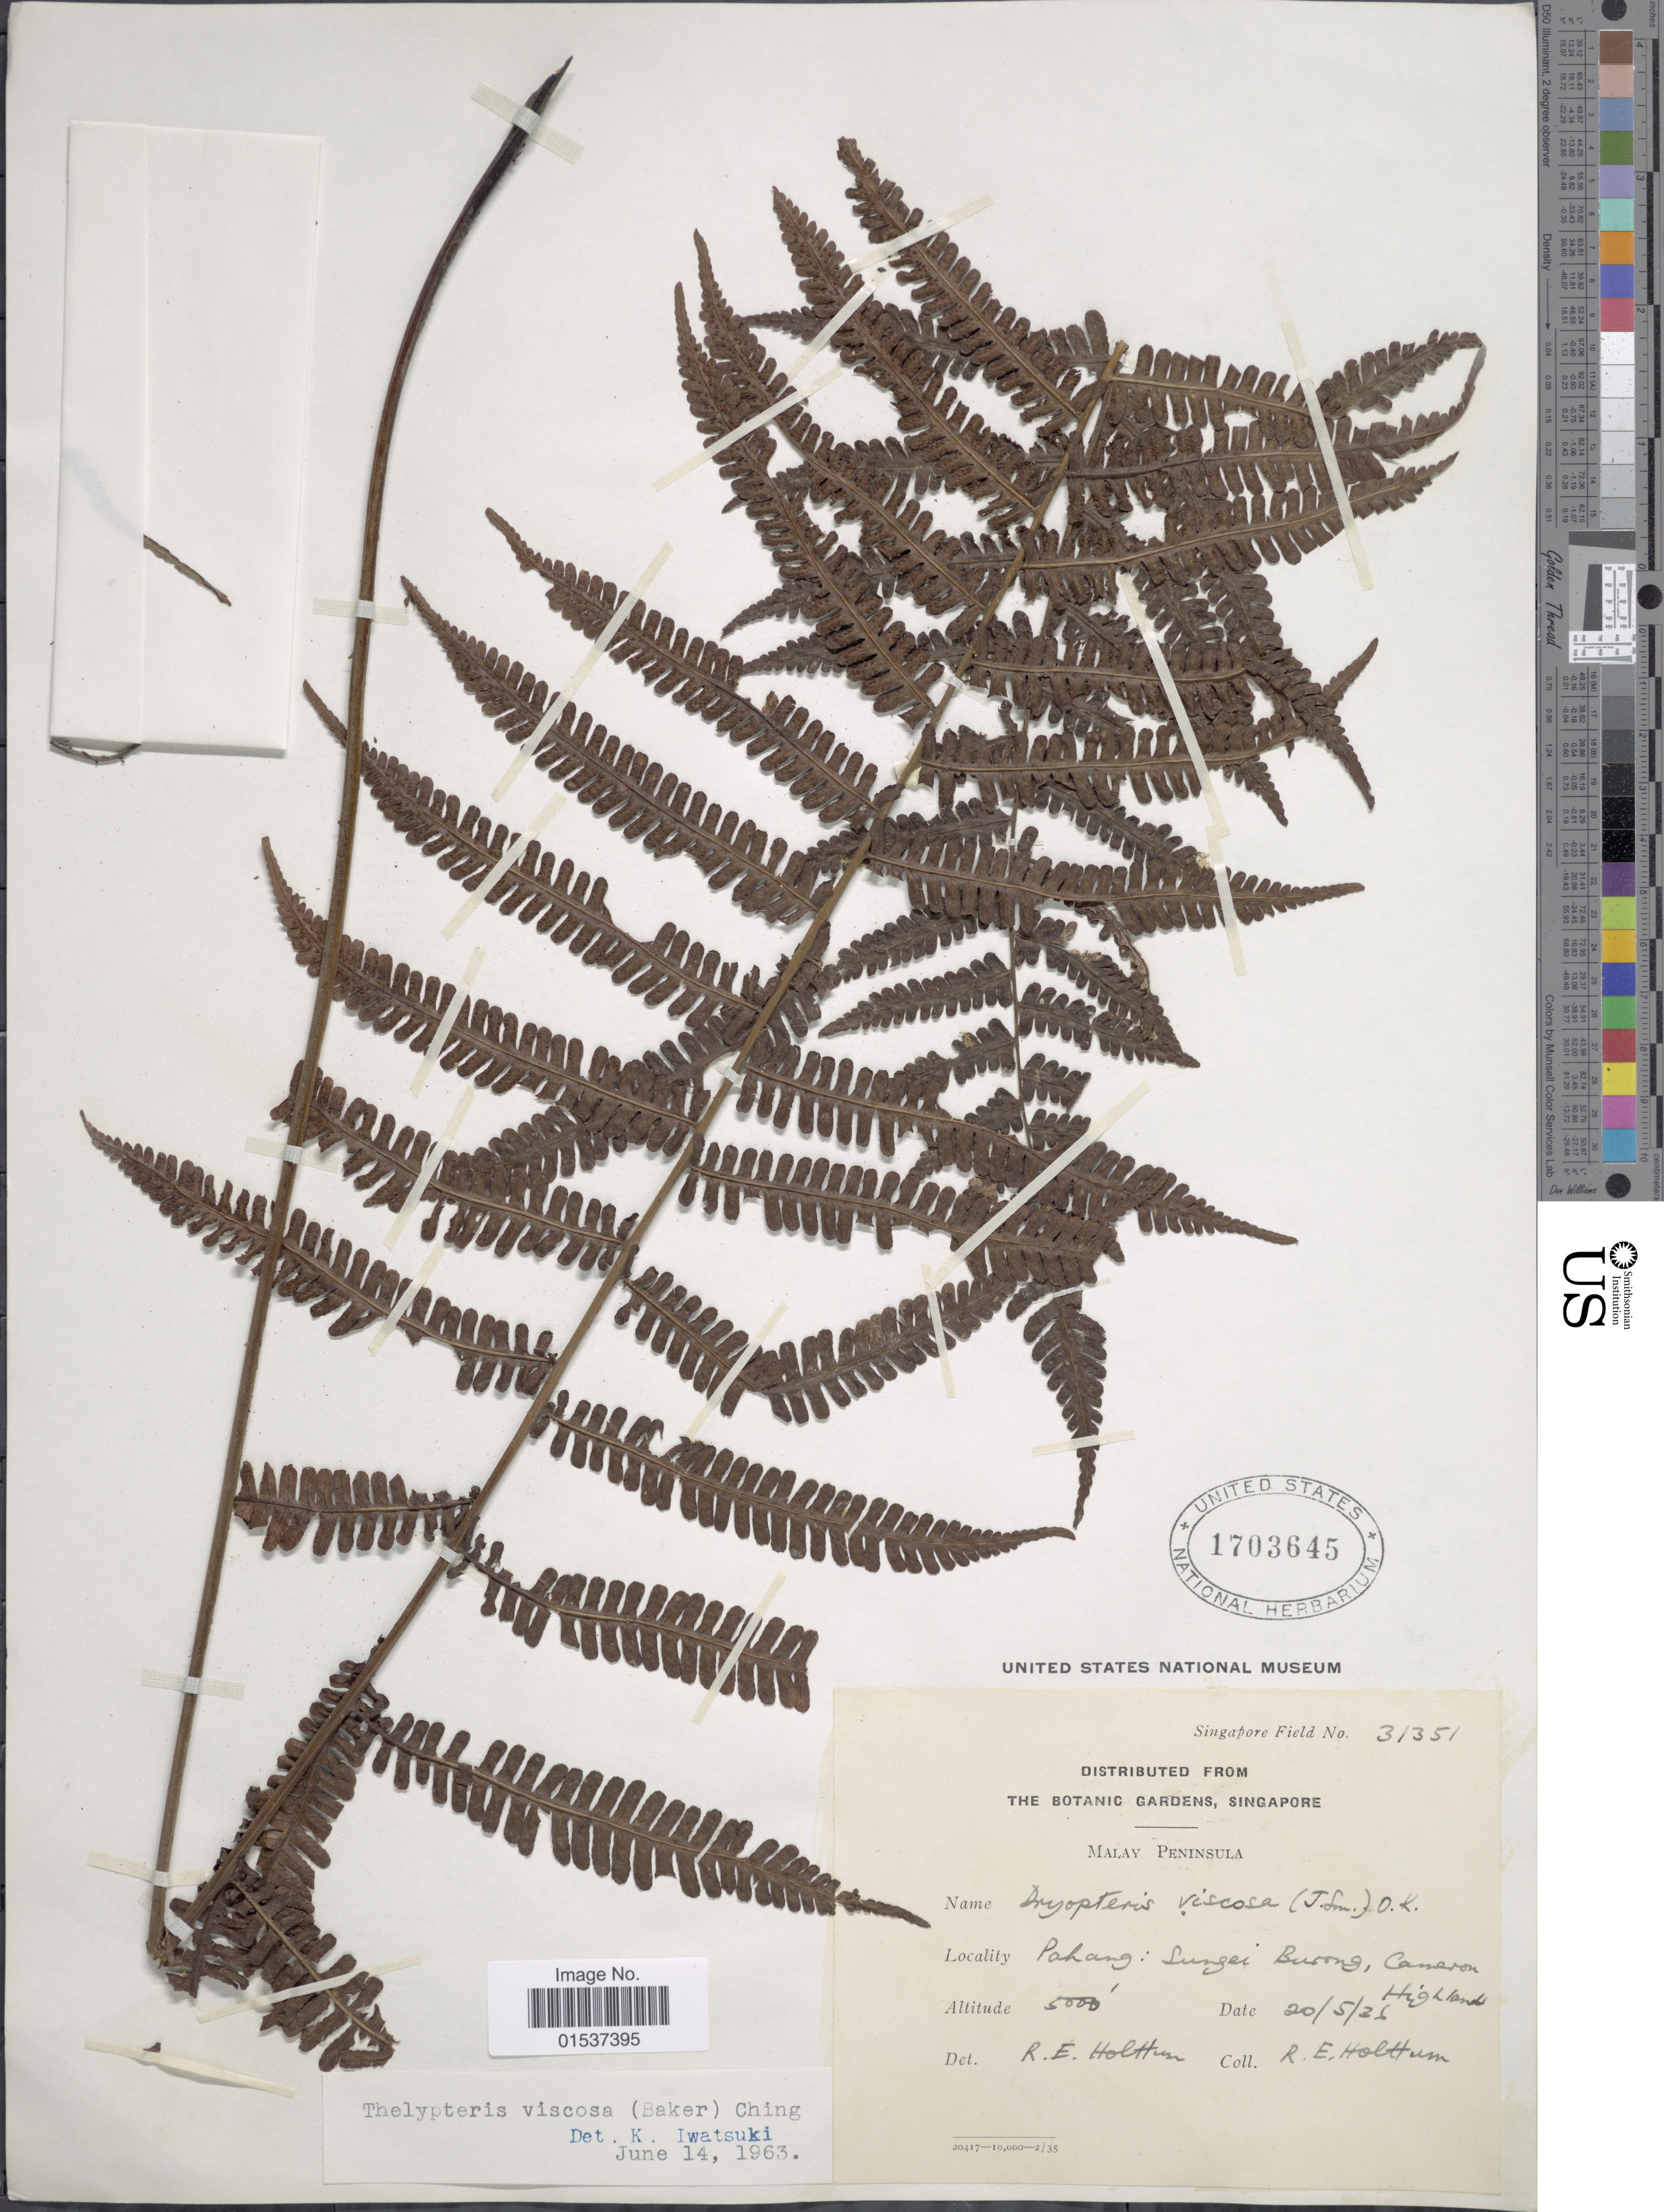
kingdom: Plantae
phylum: Tracheophyta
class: Polypodiopsida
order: Polypodiales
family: Thelypteridaceae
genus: Coryphopteris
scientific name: Coryphopteris viscosa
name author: (Baker) Holttum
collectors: R. E. Holttum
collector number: Singapore Field 31351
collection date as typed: Transcribed d/m/y: 20/5/36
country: Malaysia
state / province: Pahang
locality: Malay Peninsula. Pahang: Sungei Burong, Cameron Highlands. [interpreted]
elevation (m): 1524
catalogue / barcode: US 1703645